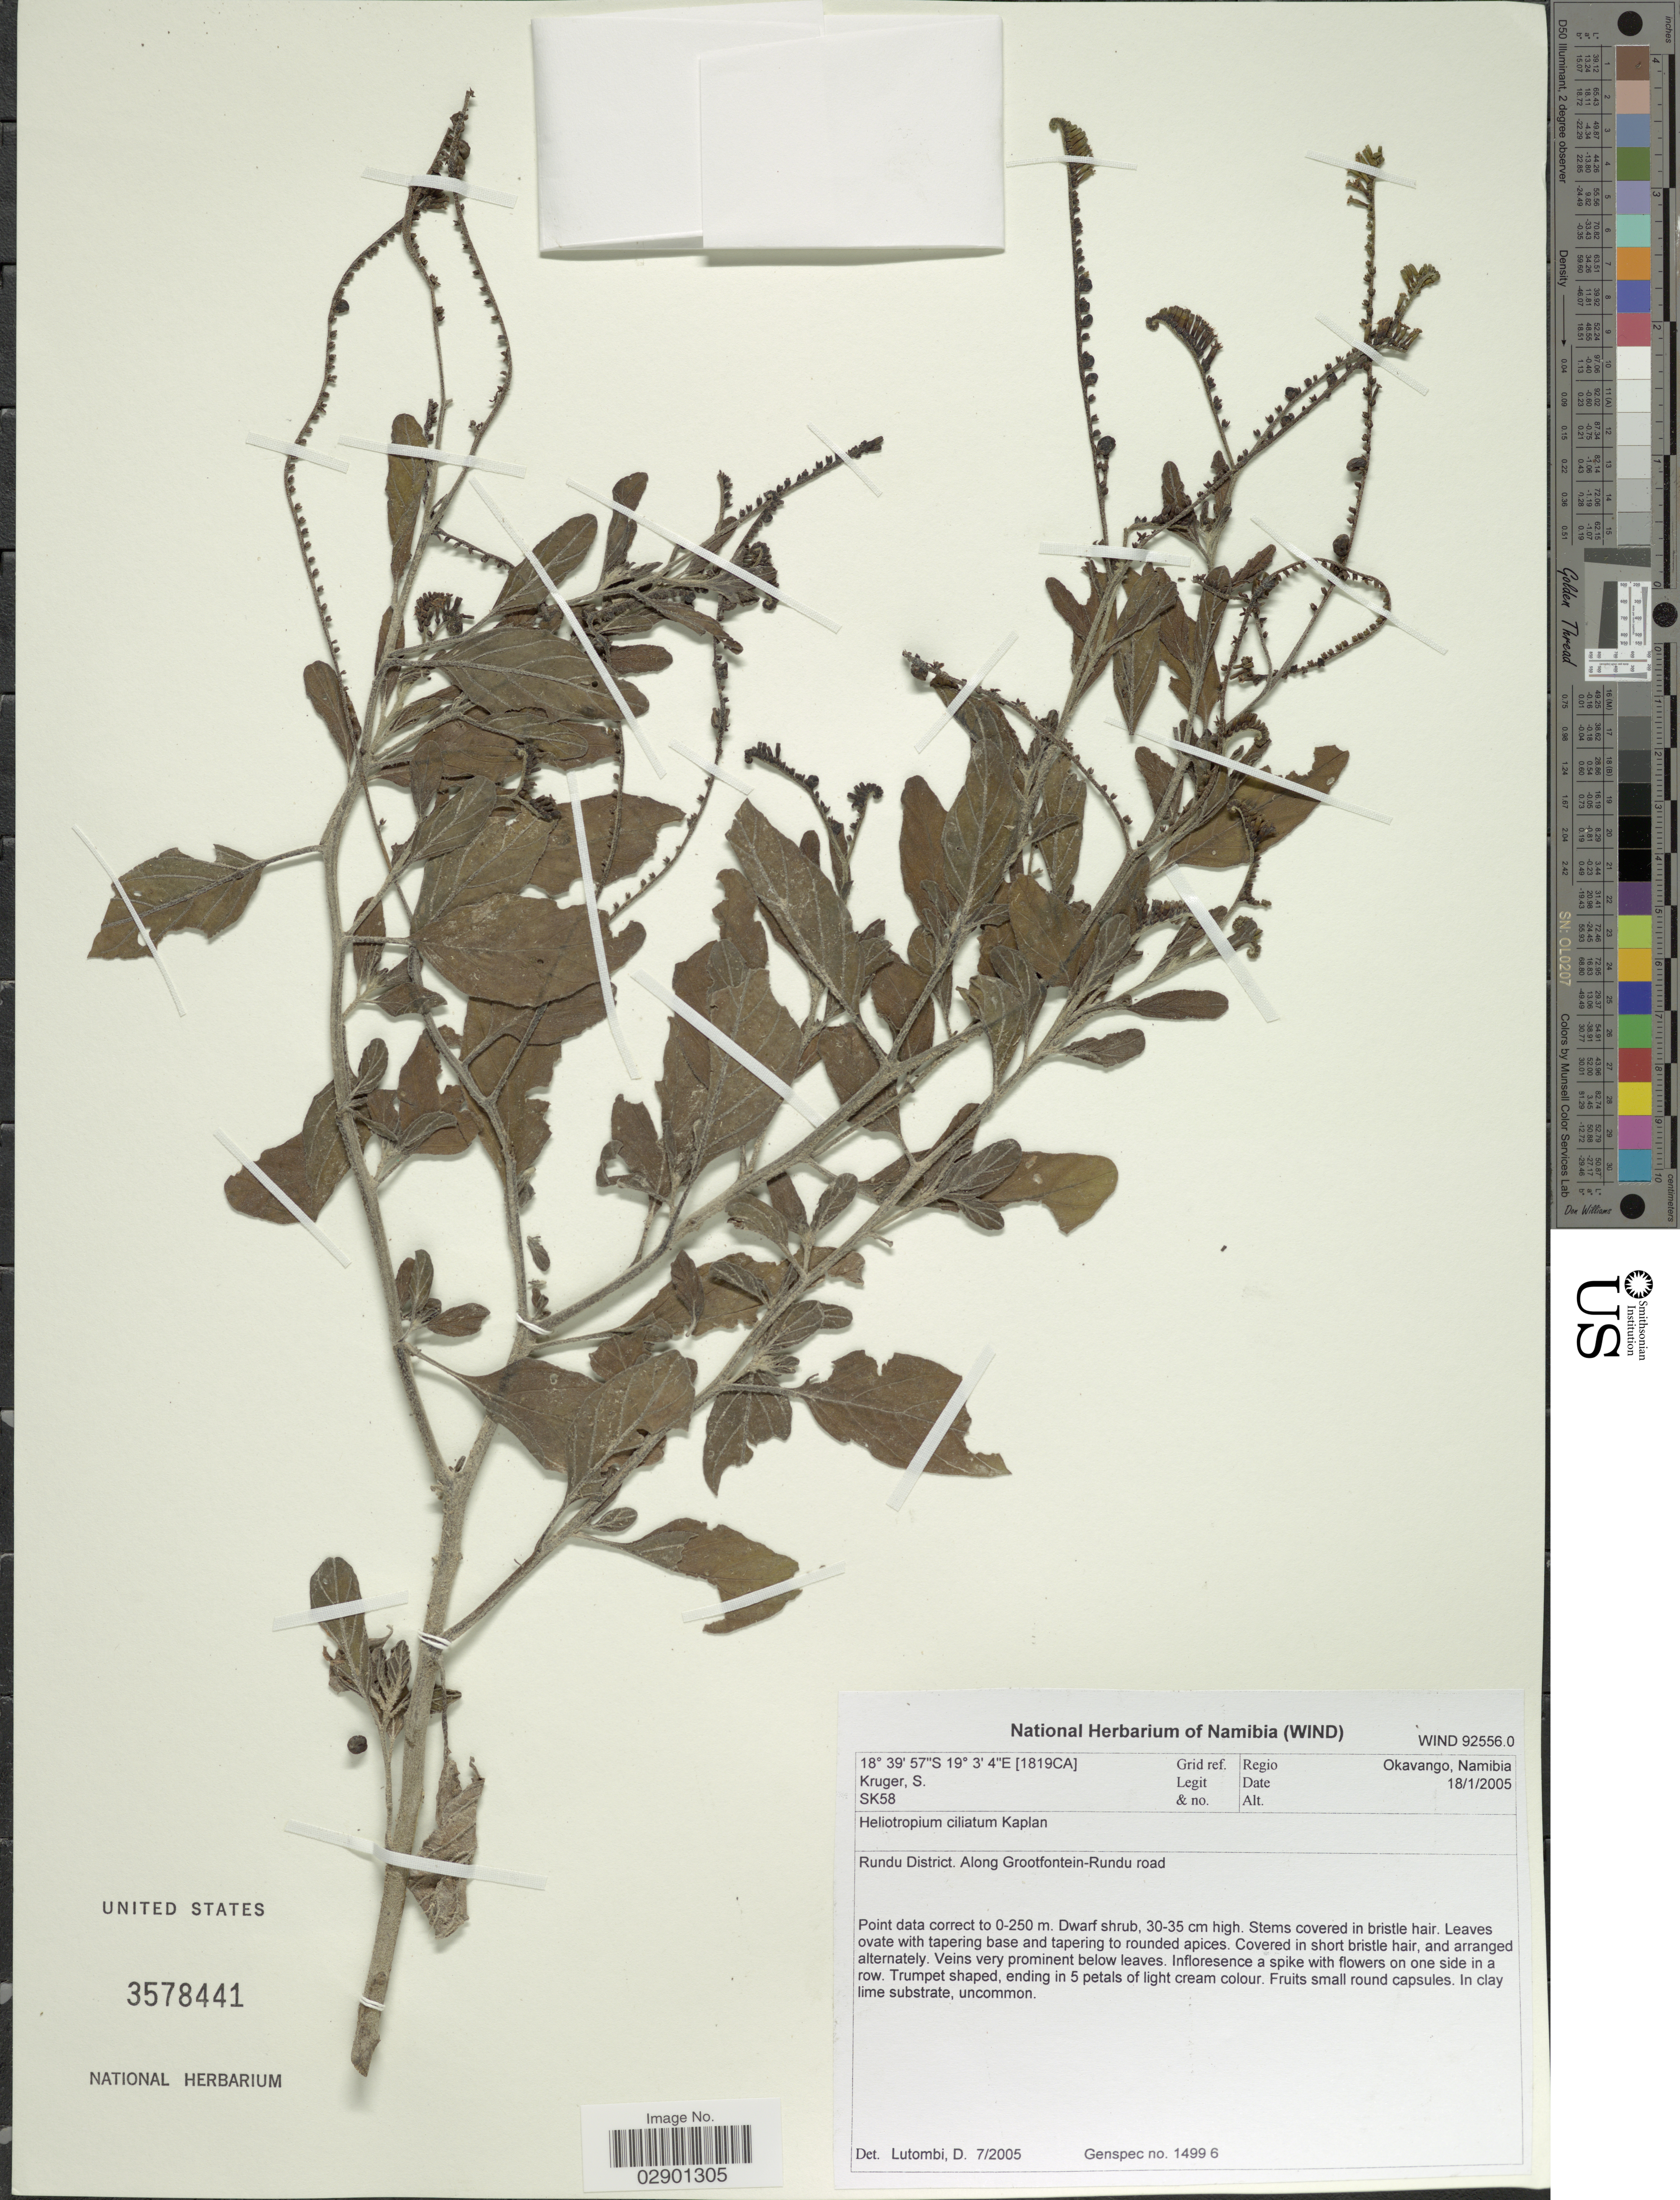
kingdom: Plantae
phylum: Tracheophyta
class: Magnoliopsida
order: Boraginales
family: Heliotropiaceae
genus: Heliotropium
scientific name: Heliotropium ciliatum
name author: Kaplan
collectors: S. Kruger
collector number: SK58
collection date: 2005-01-18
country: Namibia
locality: [1819CA] Grid ref. Okavango. Rundu District. Along Grootfontein-Rundu road.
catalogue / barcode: US 3578441